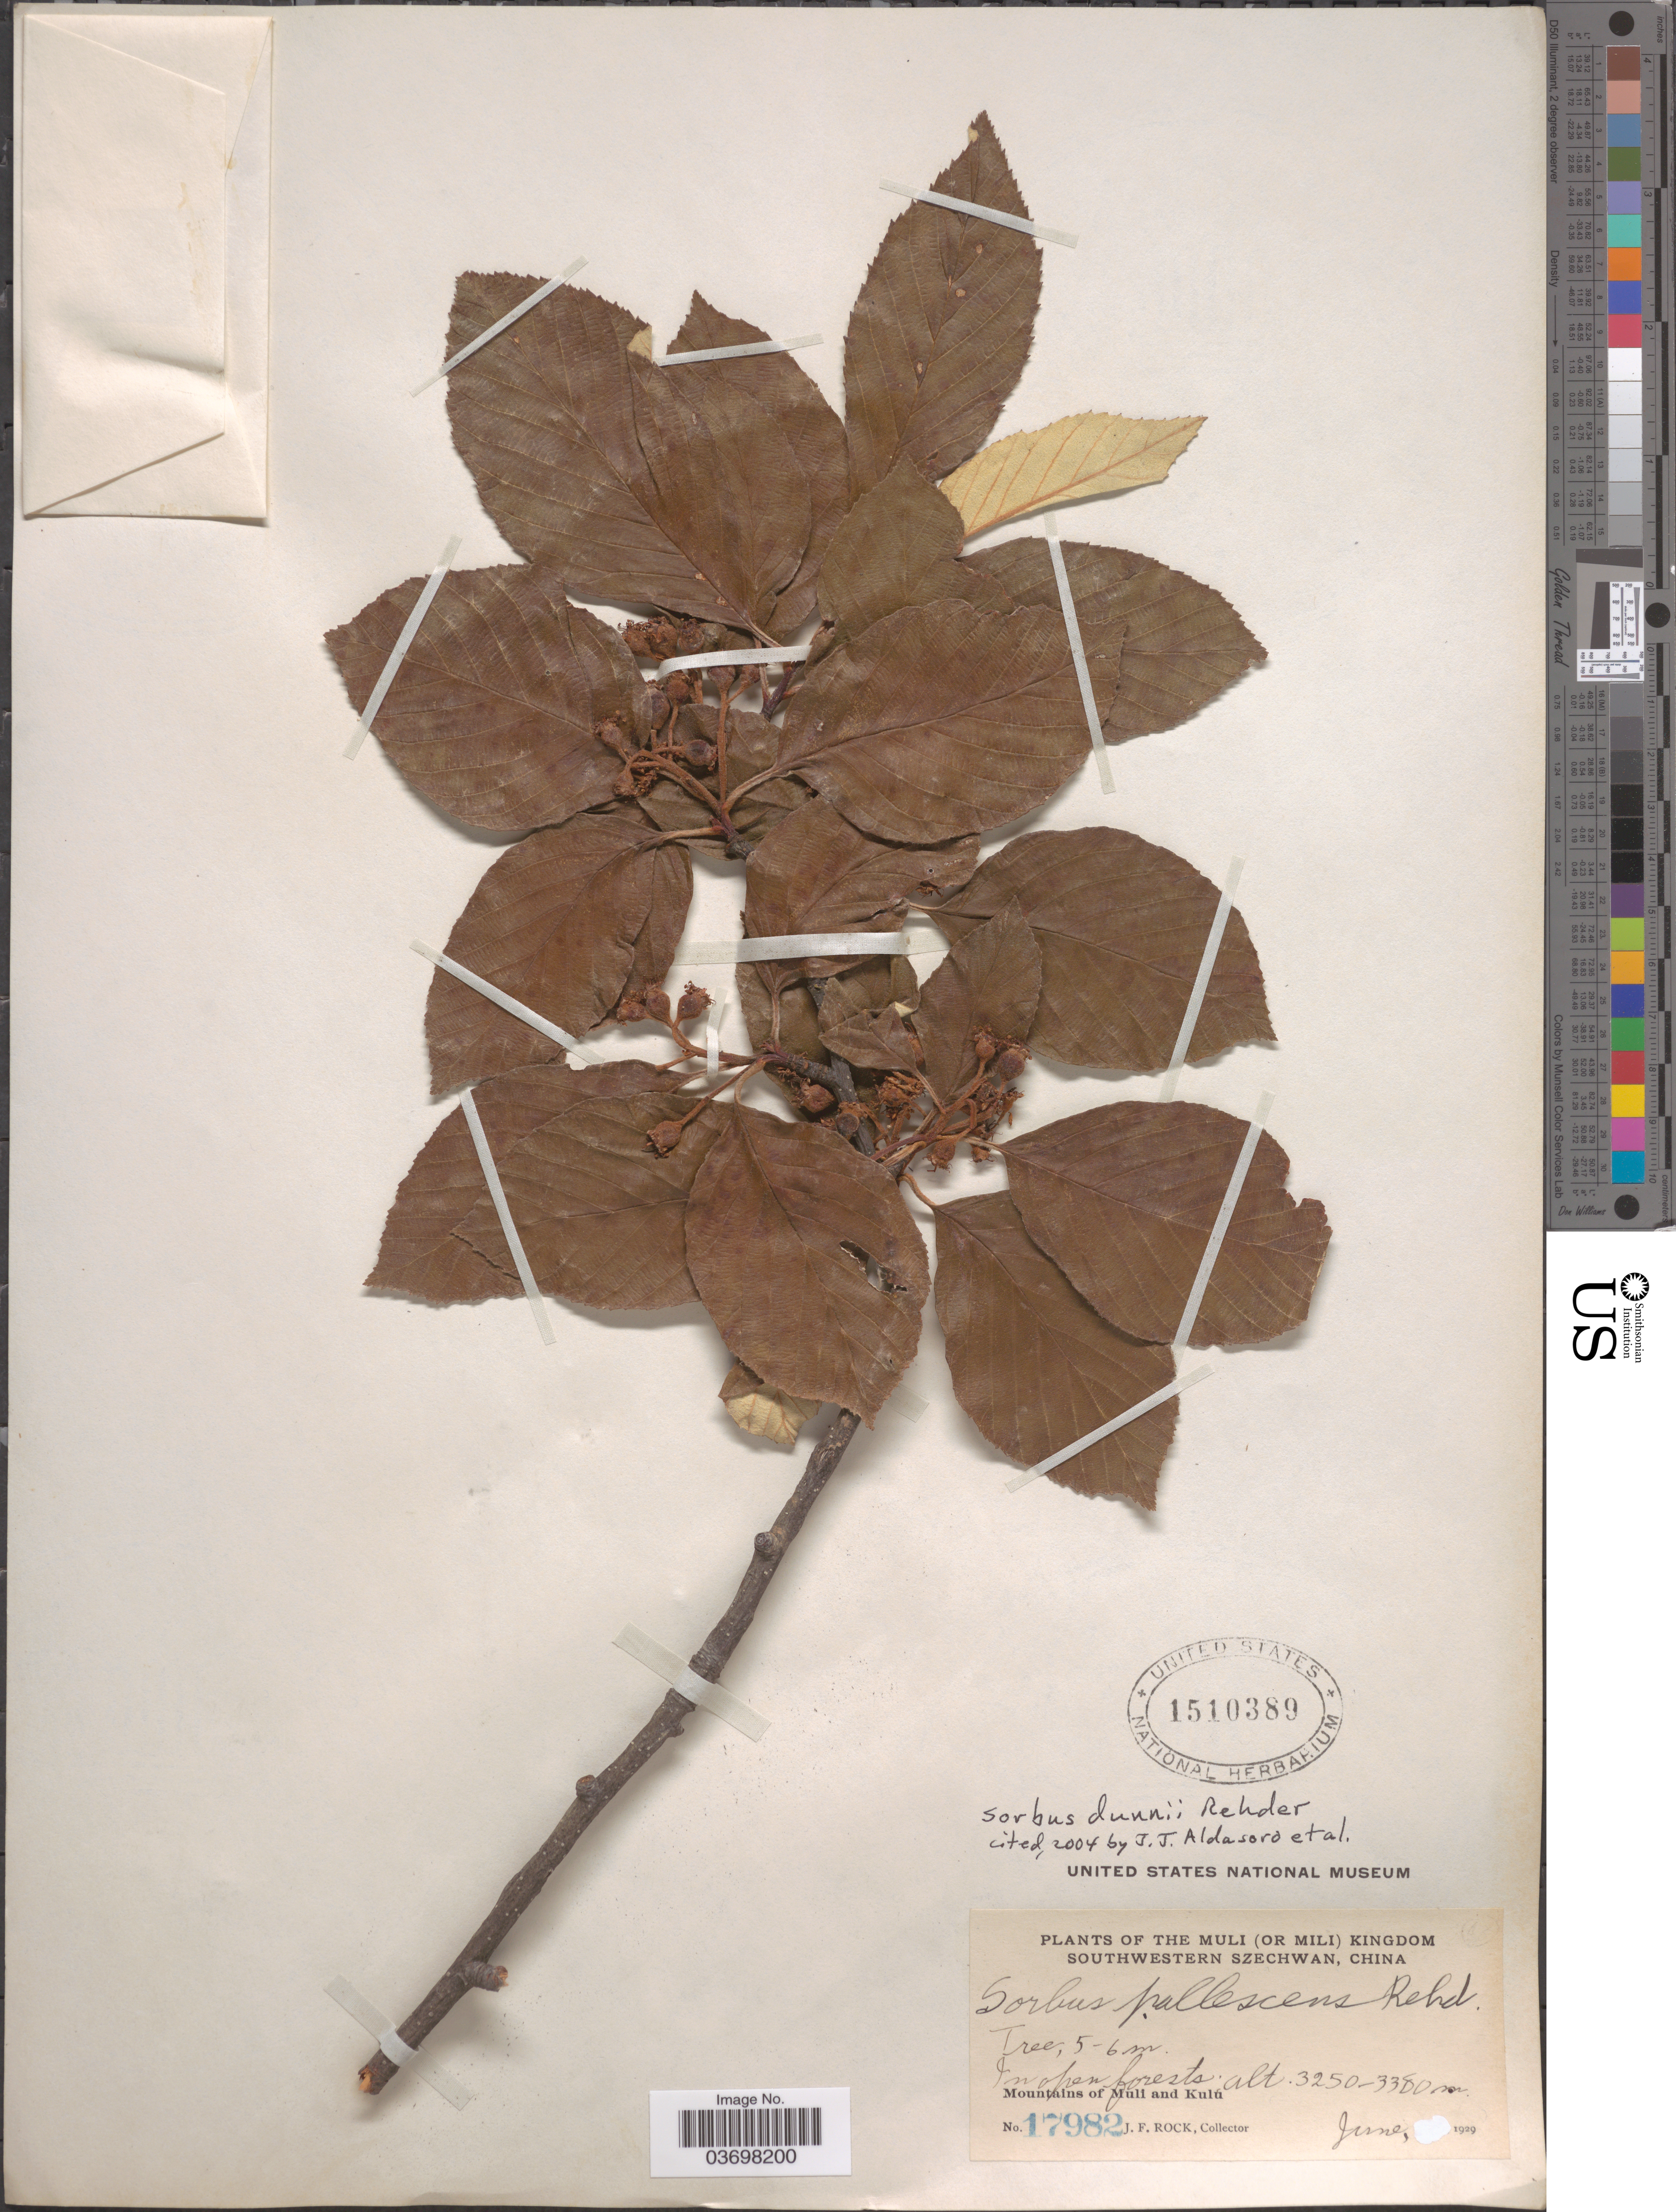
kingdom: Plantae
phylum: Tracheophyta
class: Magnoliopsida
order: Rosales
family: Rosaceae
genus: Sorbus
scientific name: Sorbus dunnii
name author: Rehder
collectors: J. Rock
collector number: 17982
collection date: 1929-06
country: China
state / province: Sichuan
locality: The Muli (or Mili) Kingdom. Southwestern Szechwan. In open forests. Mountains of Muli and Kulu.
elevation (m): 3250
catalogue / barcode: US 1510389